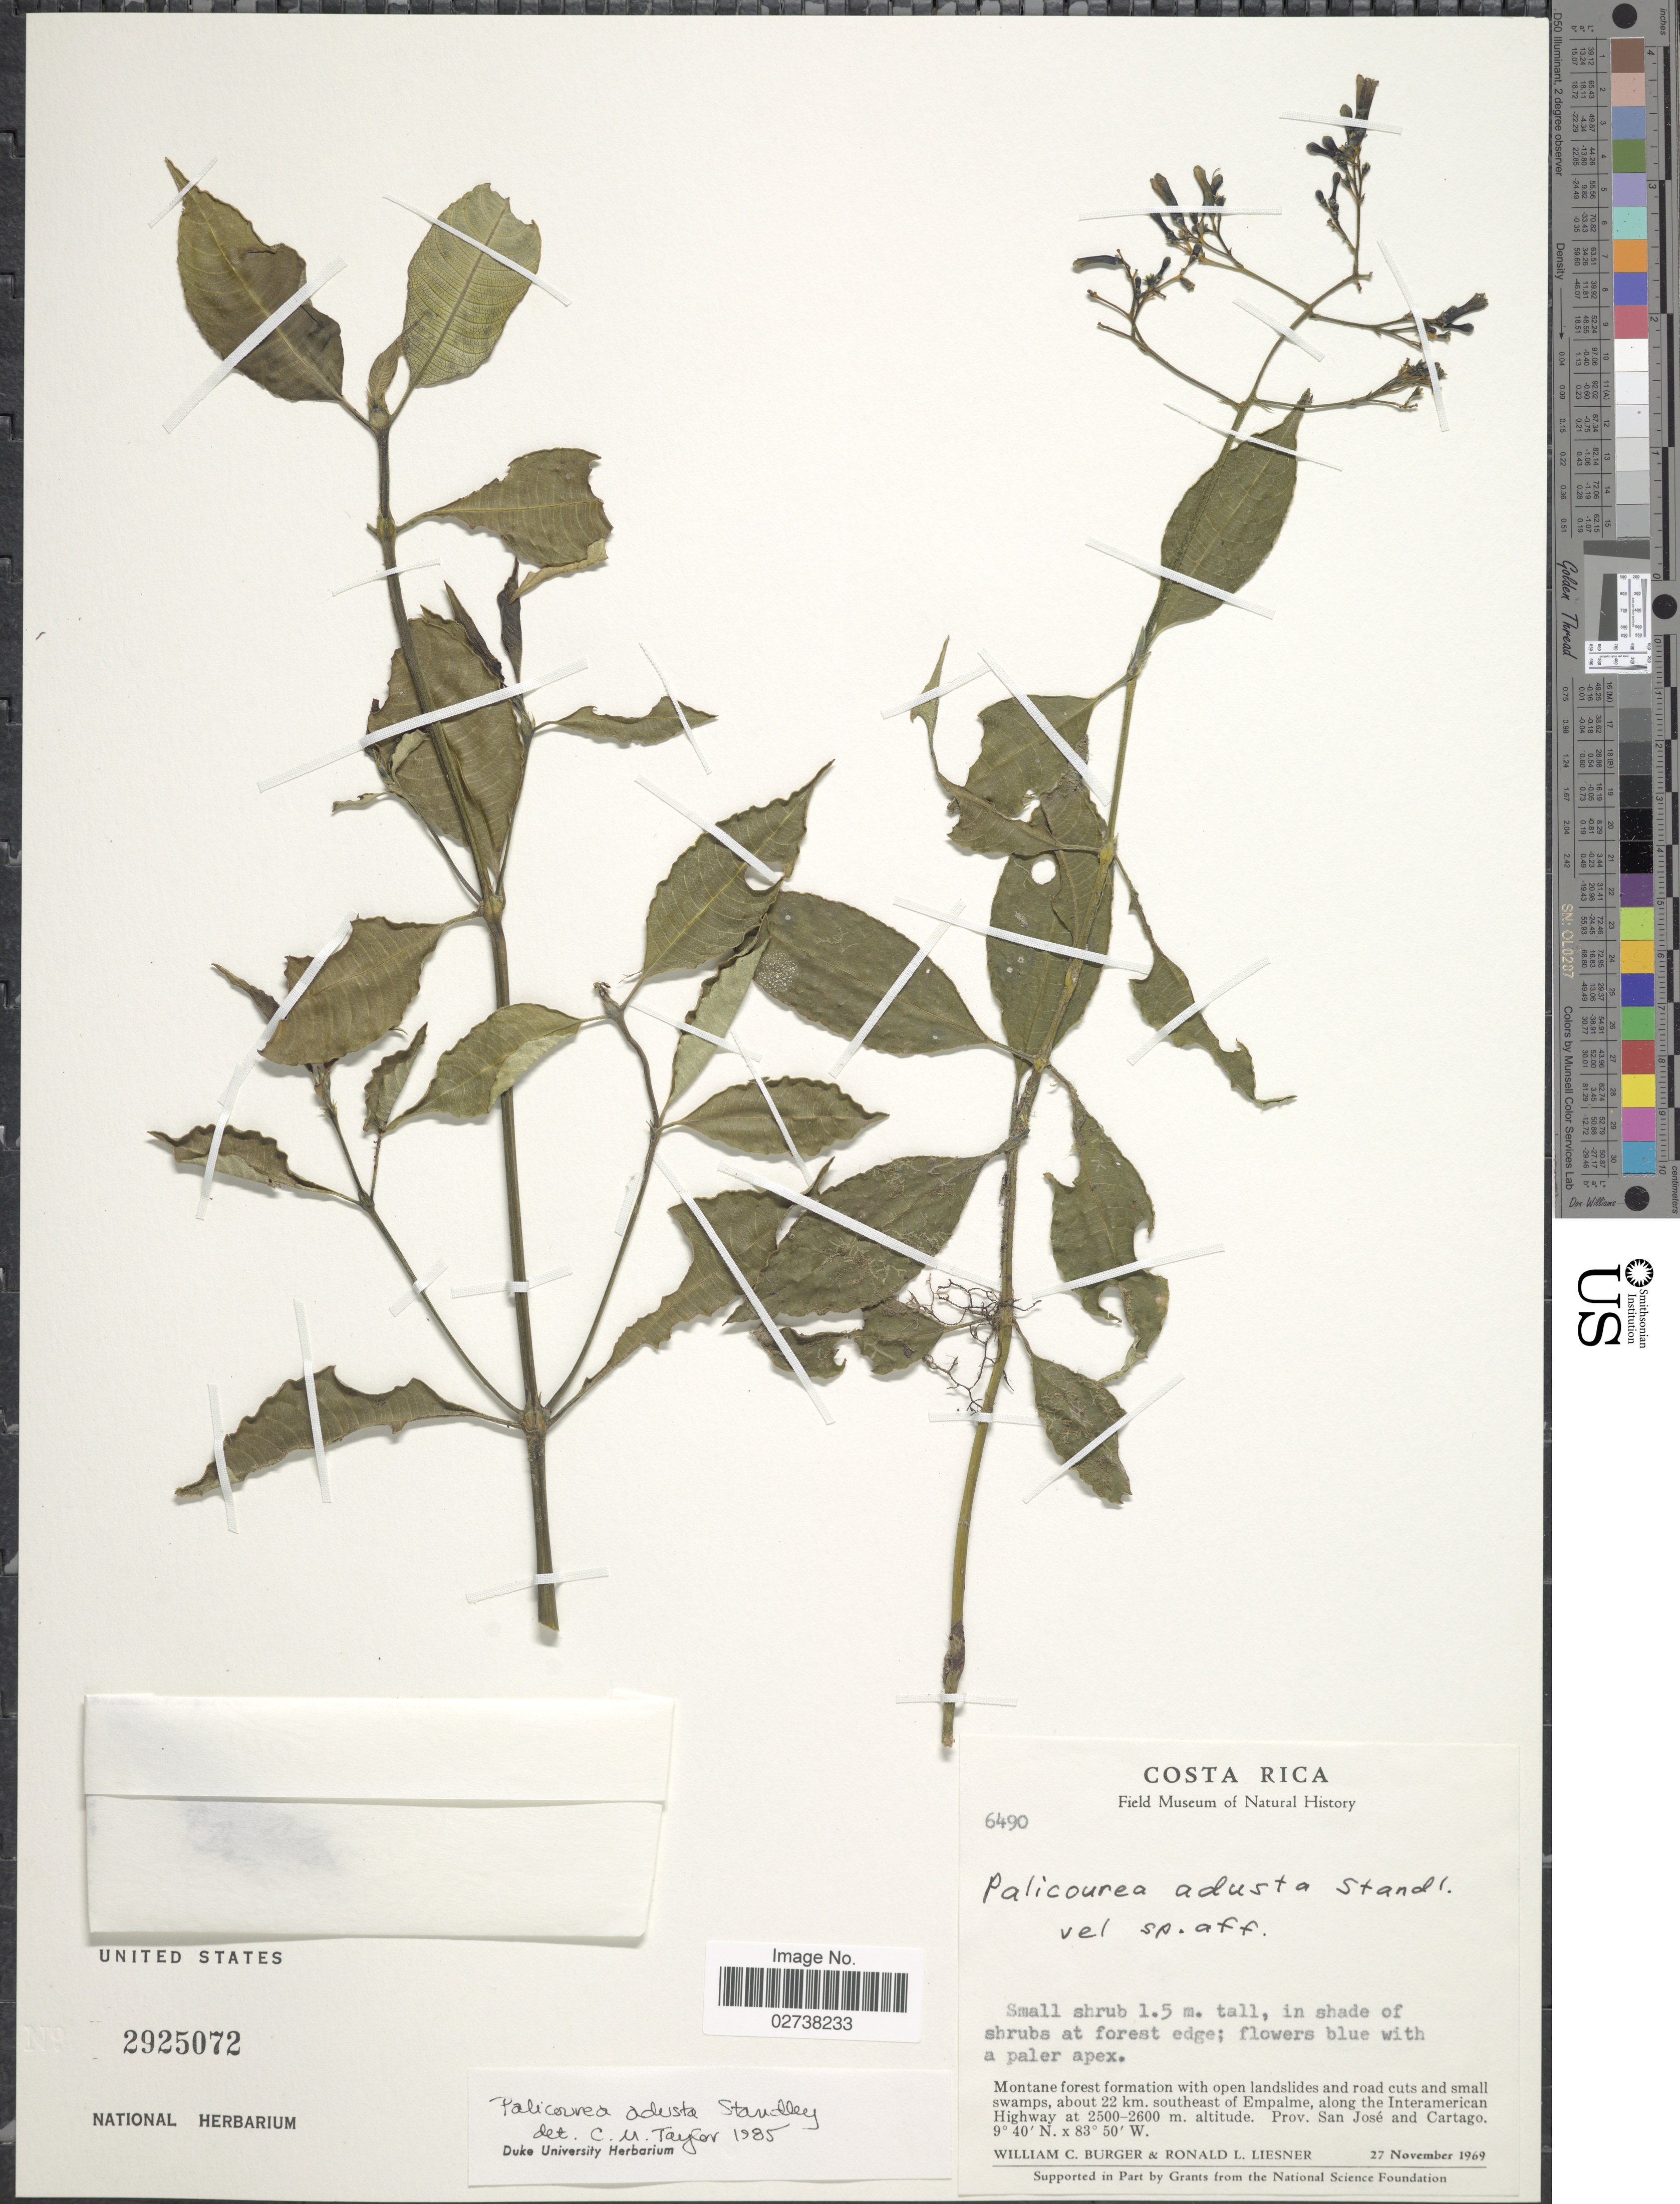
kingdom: Plantae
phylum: Tracheophyta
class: Magnoliopsida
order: Gentianales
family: Rubiaceae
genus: Palicourea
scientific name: Palicourea adusta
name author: Standl.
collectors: W. Burger & R. L. Liesner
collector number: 6490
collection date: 1969-11-27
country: Costa Rica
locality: Montane forest formation with open landslides and road cuts and small swamps, about 22 km. southeast of Empalme, along the Interamerican Highway, Prov. San Jose and Cartago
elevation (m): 2500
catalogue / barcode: US 2925072